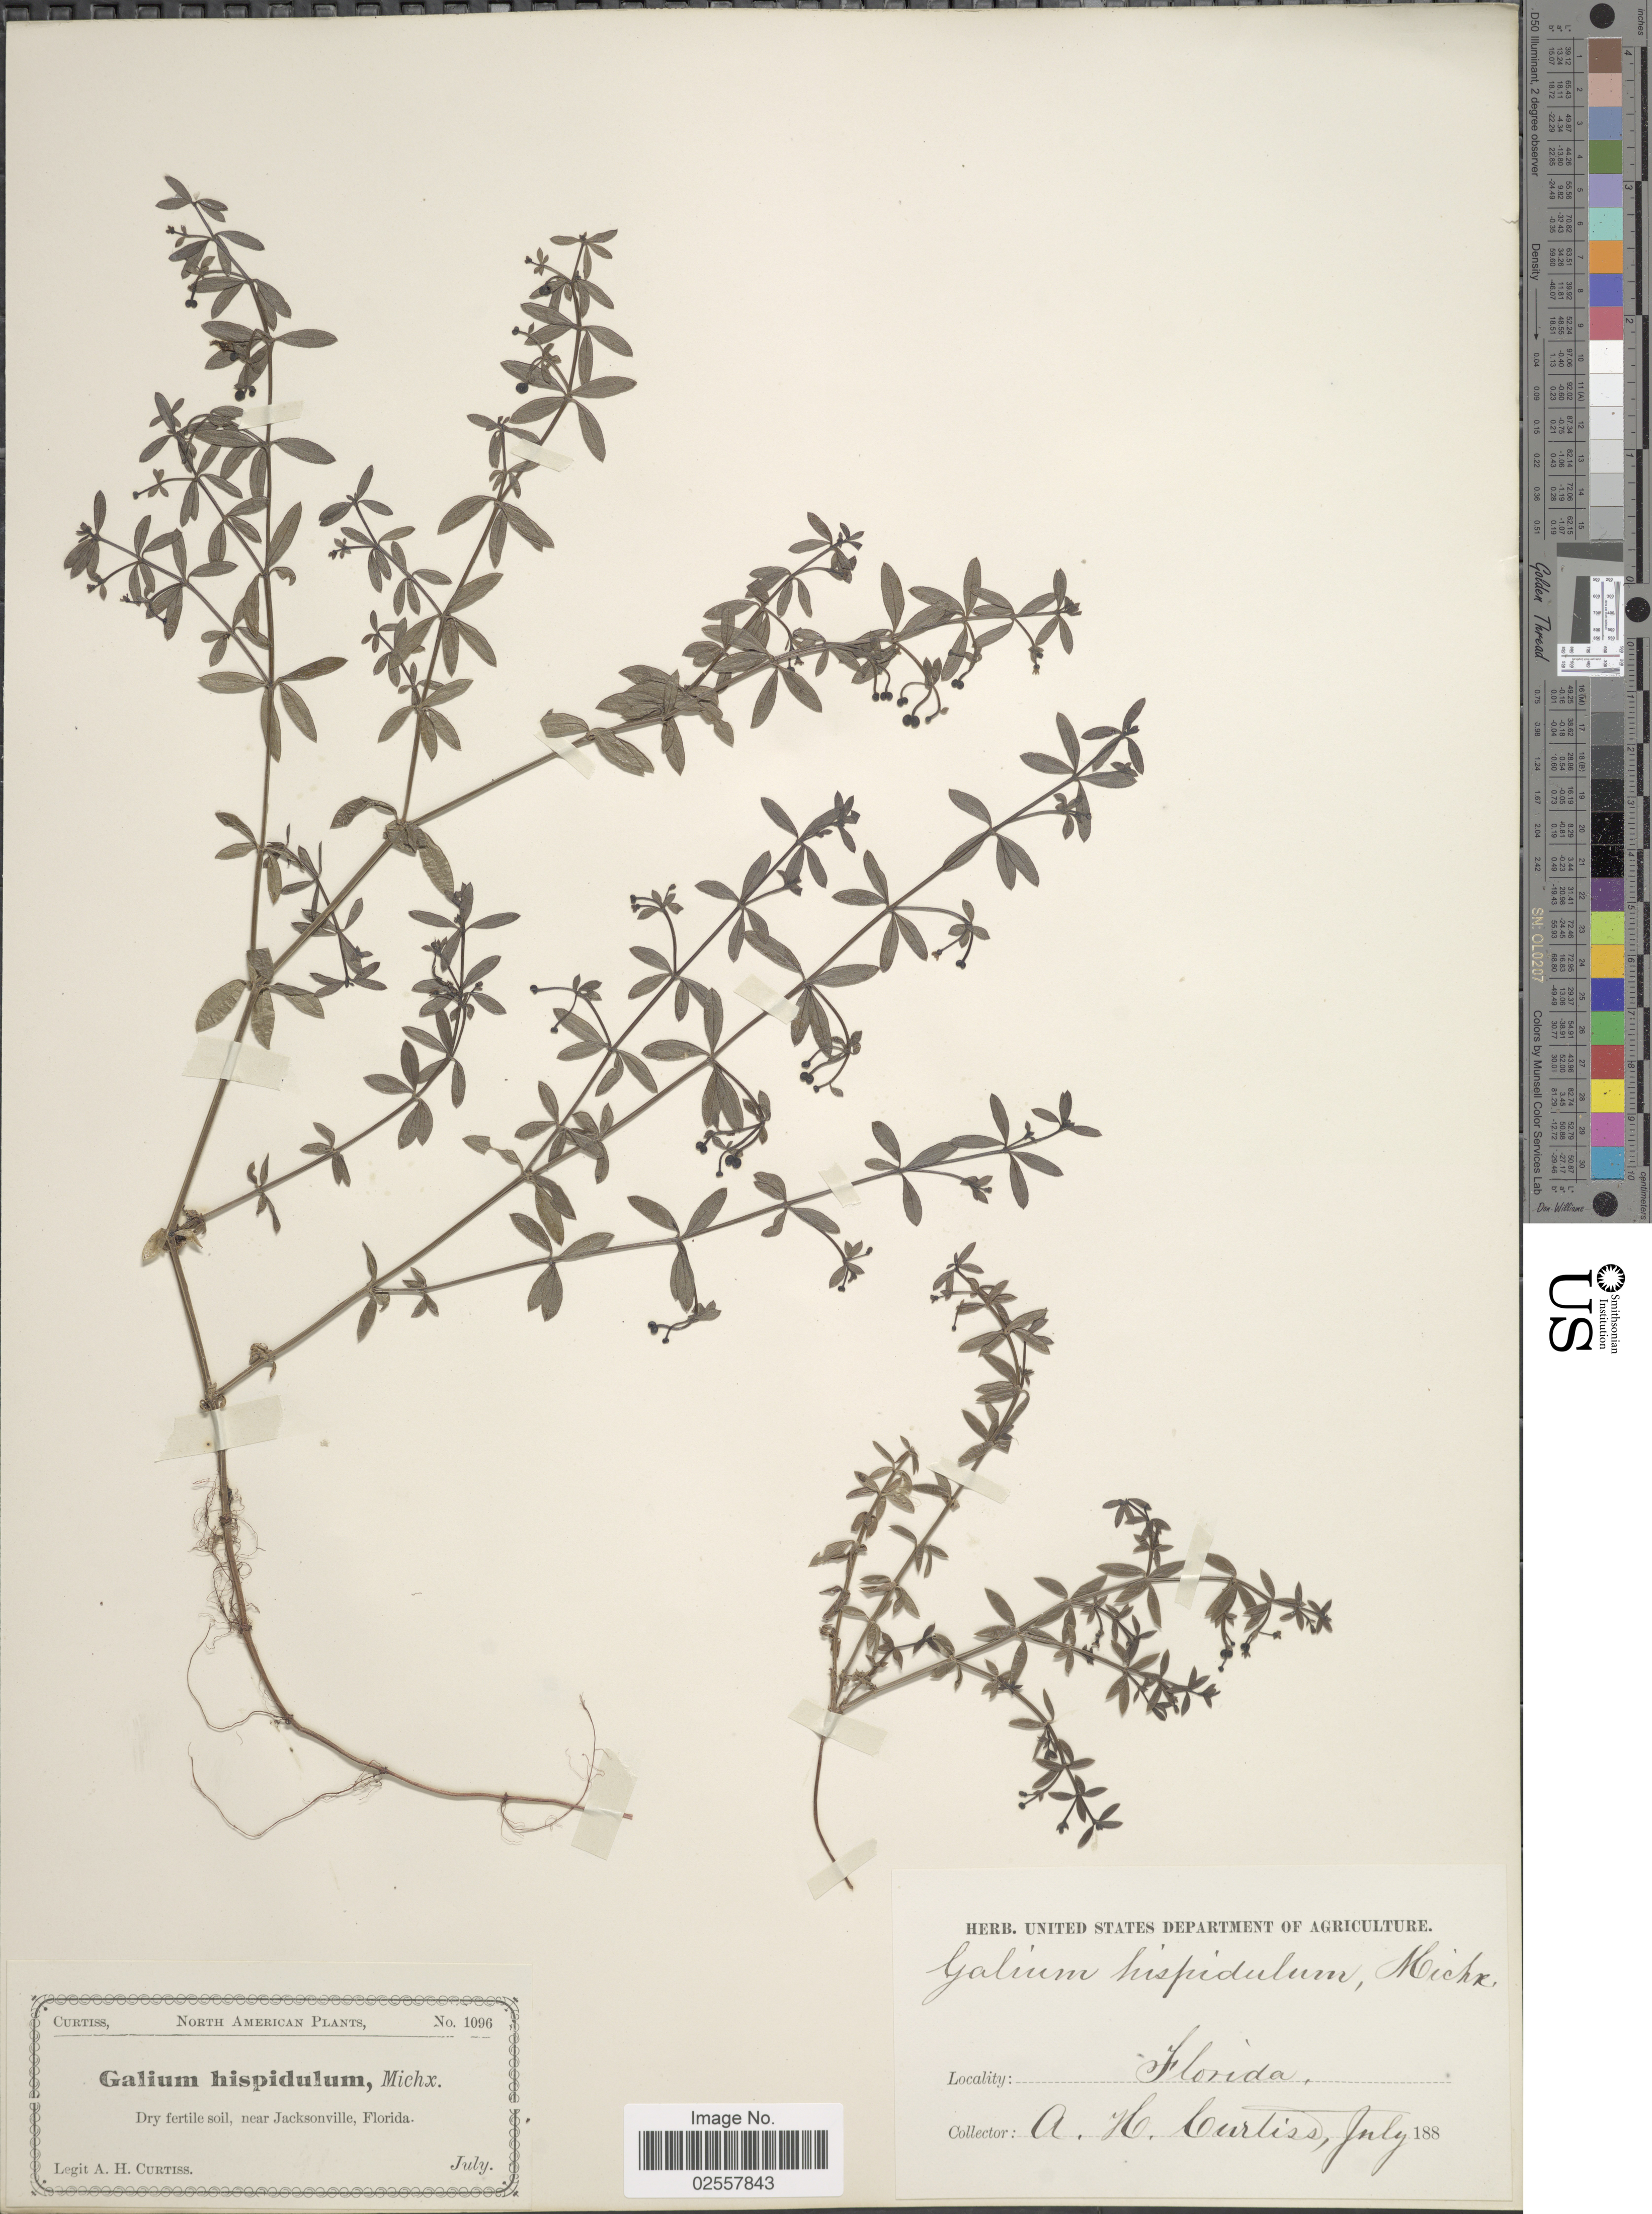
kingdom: Plantae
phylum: Tracheophyta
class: Magnoliopsida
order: Gentianales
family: Rubiaceae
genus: Galium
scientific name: Galium hispidulum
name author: Michx.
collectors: A. H. Curtiss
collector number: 1096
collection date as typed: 188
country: United States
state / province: Florida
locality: Near Jacksonville